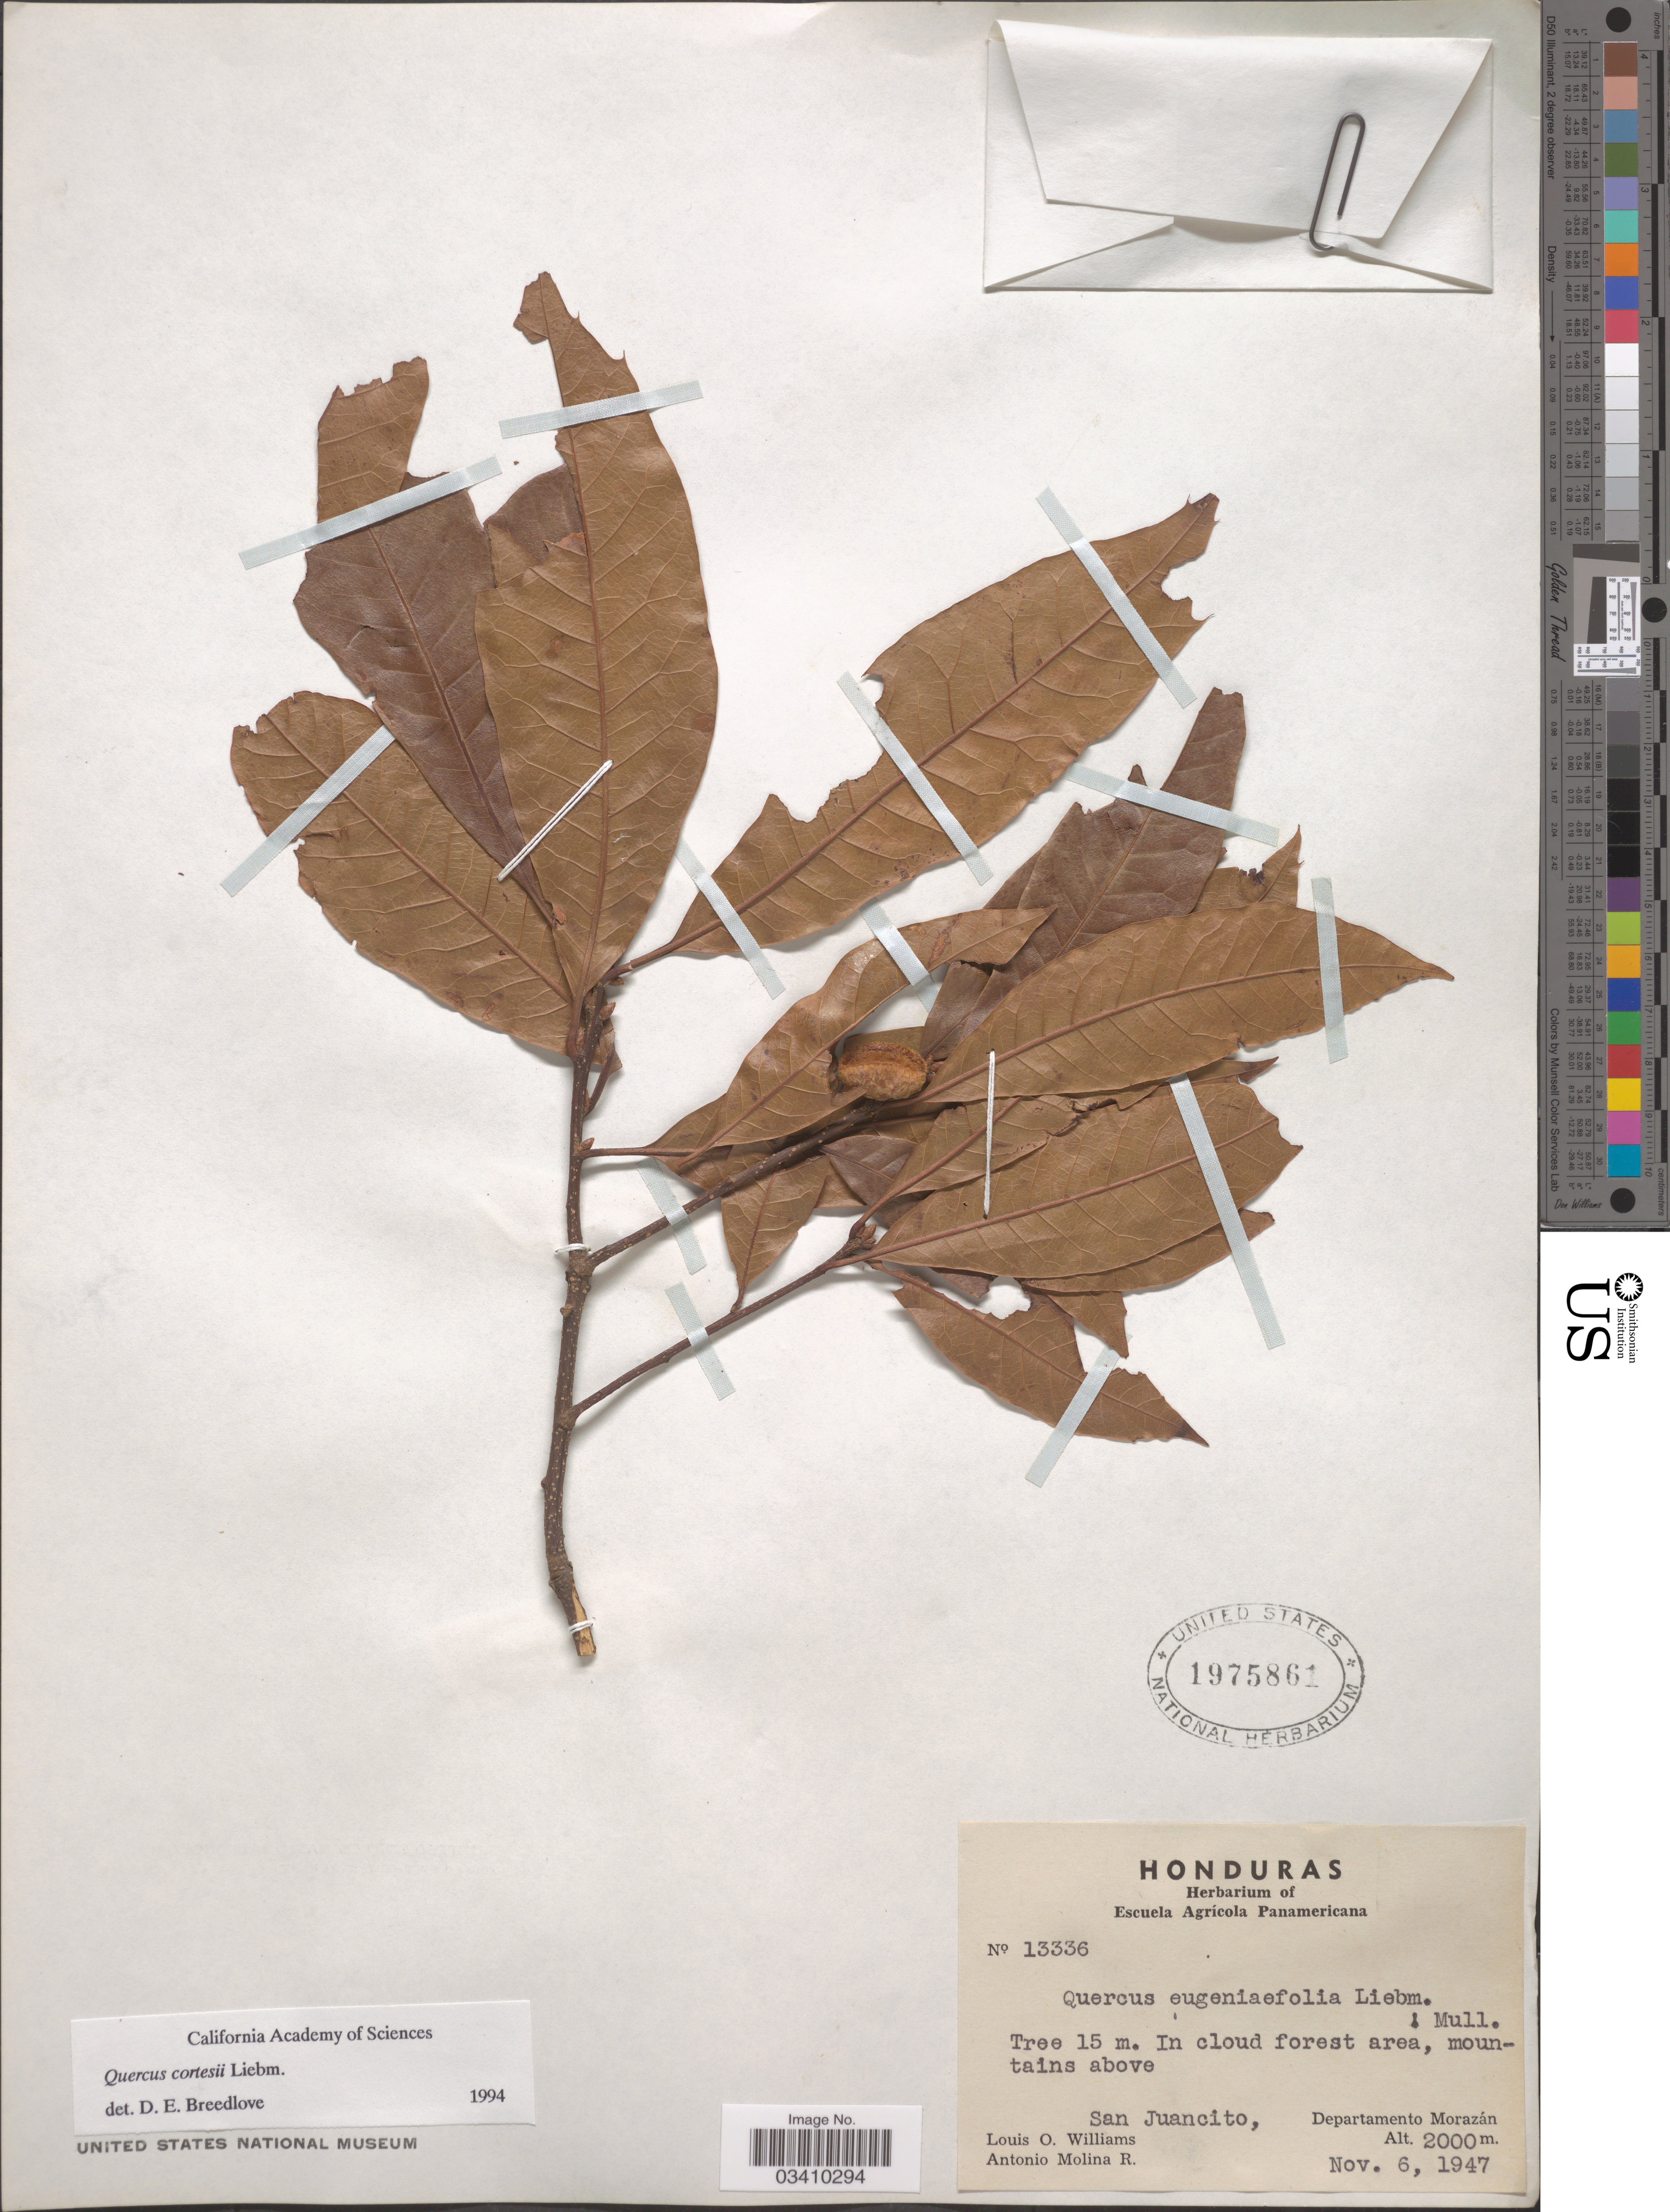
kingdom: Plantae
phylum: Tracheophyta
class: Magnoliopsida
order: Fagales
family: Fagaceae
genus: Quercus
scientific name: Quercus cortesii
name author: Liebm.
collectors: L. O. Williams & A. Molina R.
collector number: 13336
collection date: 1947-11-06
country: Honduras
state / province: Fco. Morazán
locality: In cloud forest area, mountains above San Juancito, Departamento Morazán.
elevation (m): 2000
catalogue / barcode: US 1975861